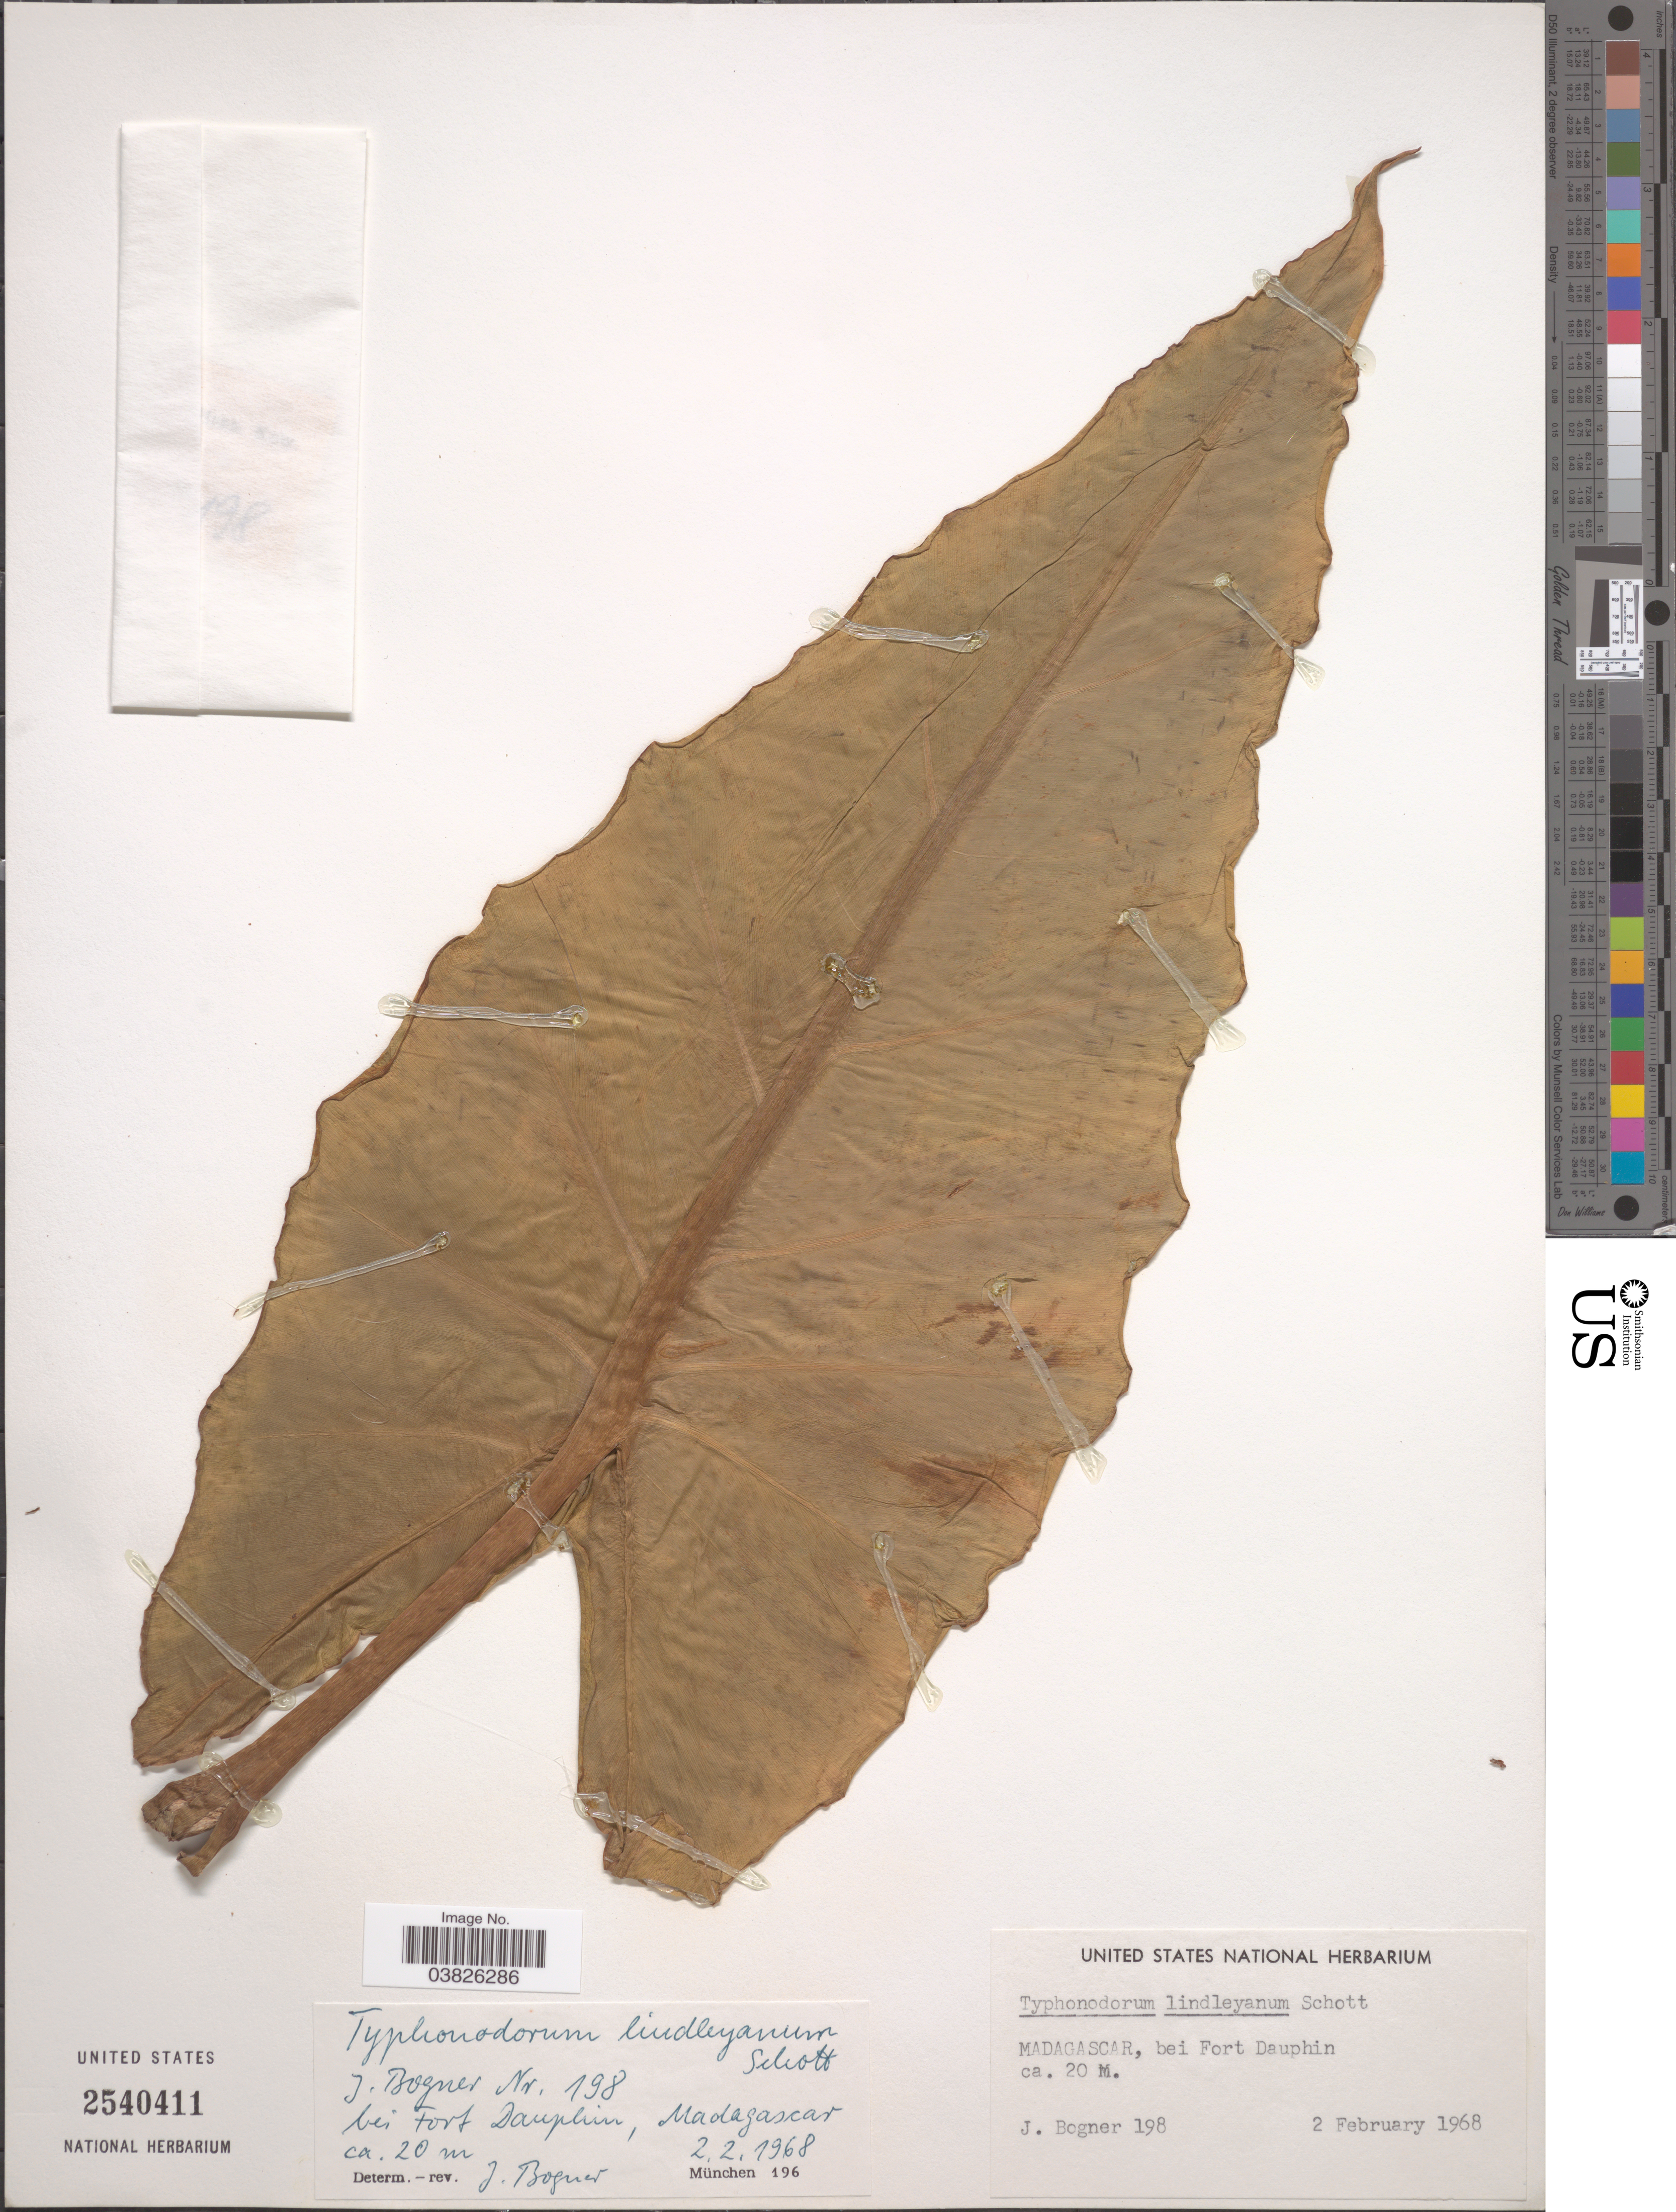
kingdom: Plantae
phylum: Tracheophyta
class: Liliopsida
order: Alismatales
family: Araceae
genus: Typhonodorum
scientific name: Typhonodorum lindleyanum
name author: Schott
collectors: J. Bogner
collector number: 198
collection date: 1968-02-02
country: Madagascar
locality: Bei Fort Dauphin.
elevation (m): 20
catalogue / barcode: US 2540411